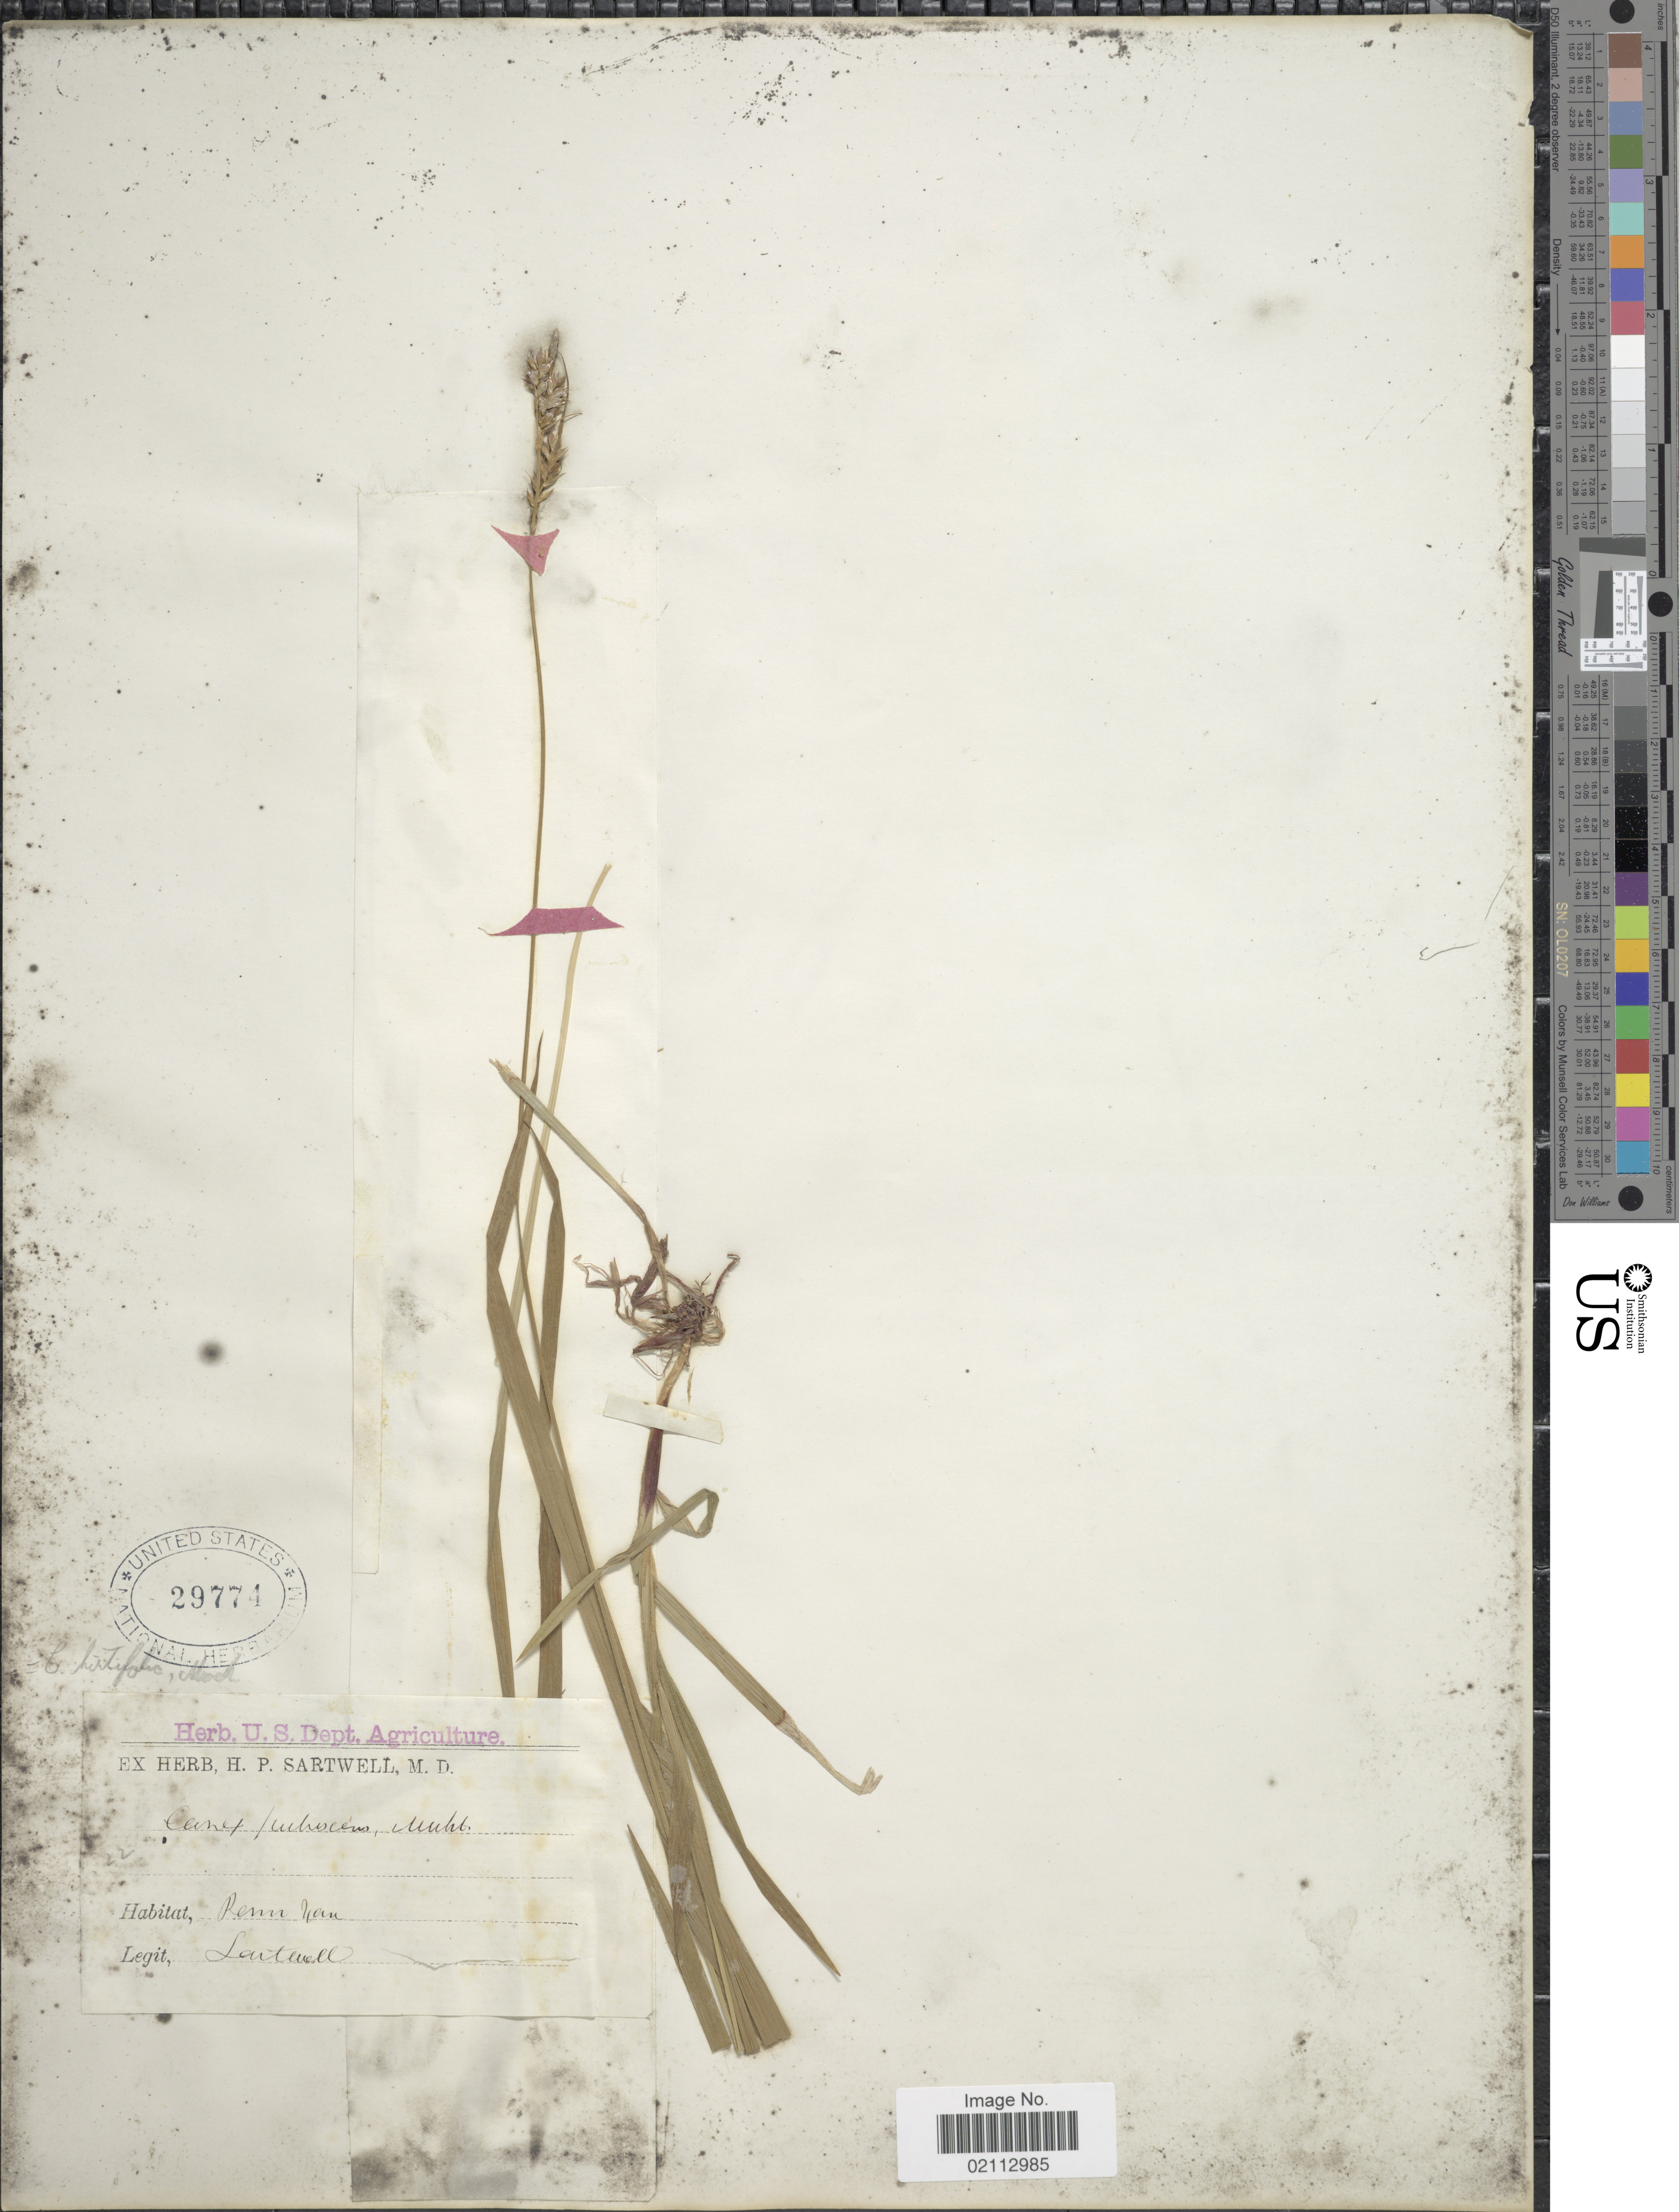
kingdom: Plantae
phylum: Tracheophyta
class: Liliopsida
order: Poales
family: Cyperaceae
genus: Carex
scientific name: Carex hirtifolia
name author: Mack.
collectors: H. P. Sartwell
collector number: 22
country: United States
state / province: New York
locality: Penn Yan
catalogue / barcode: US 29774